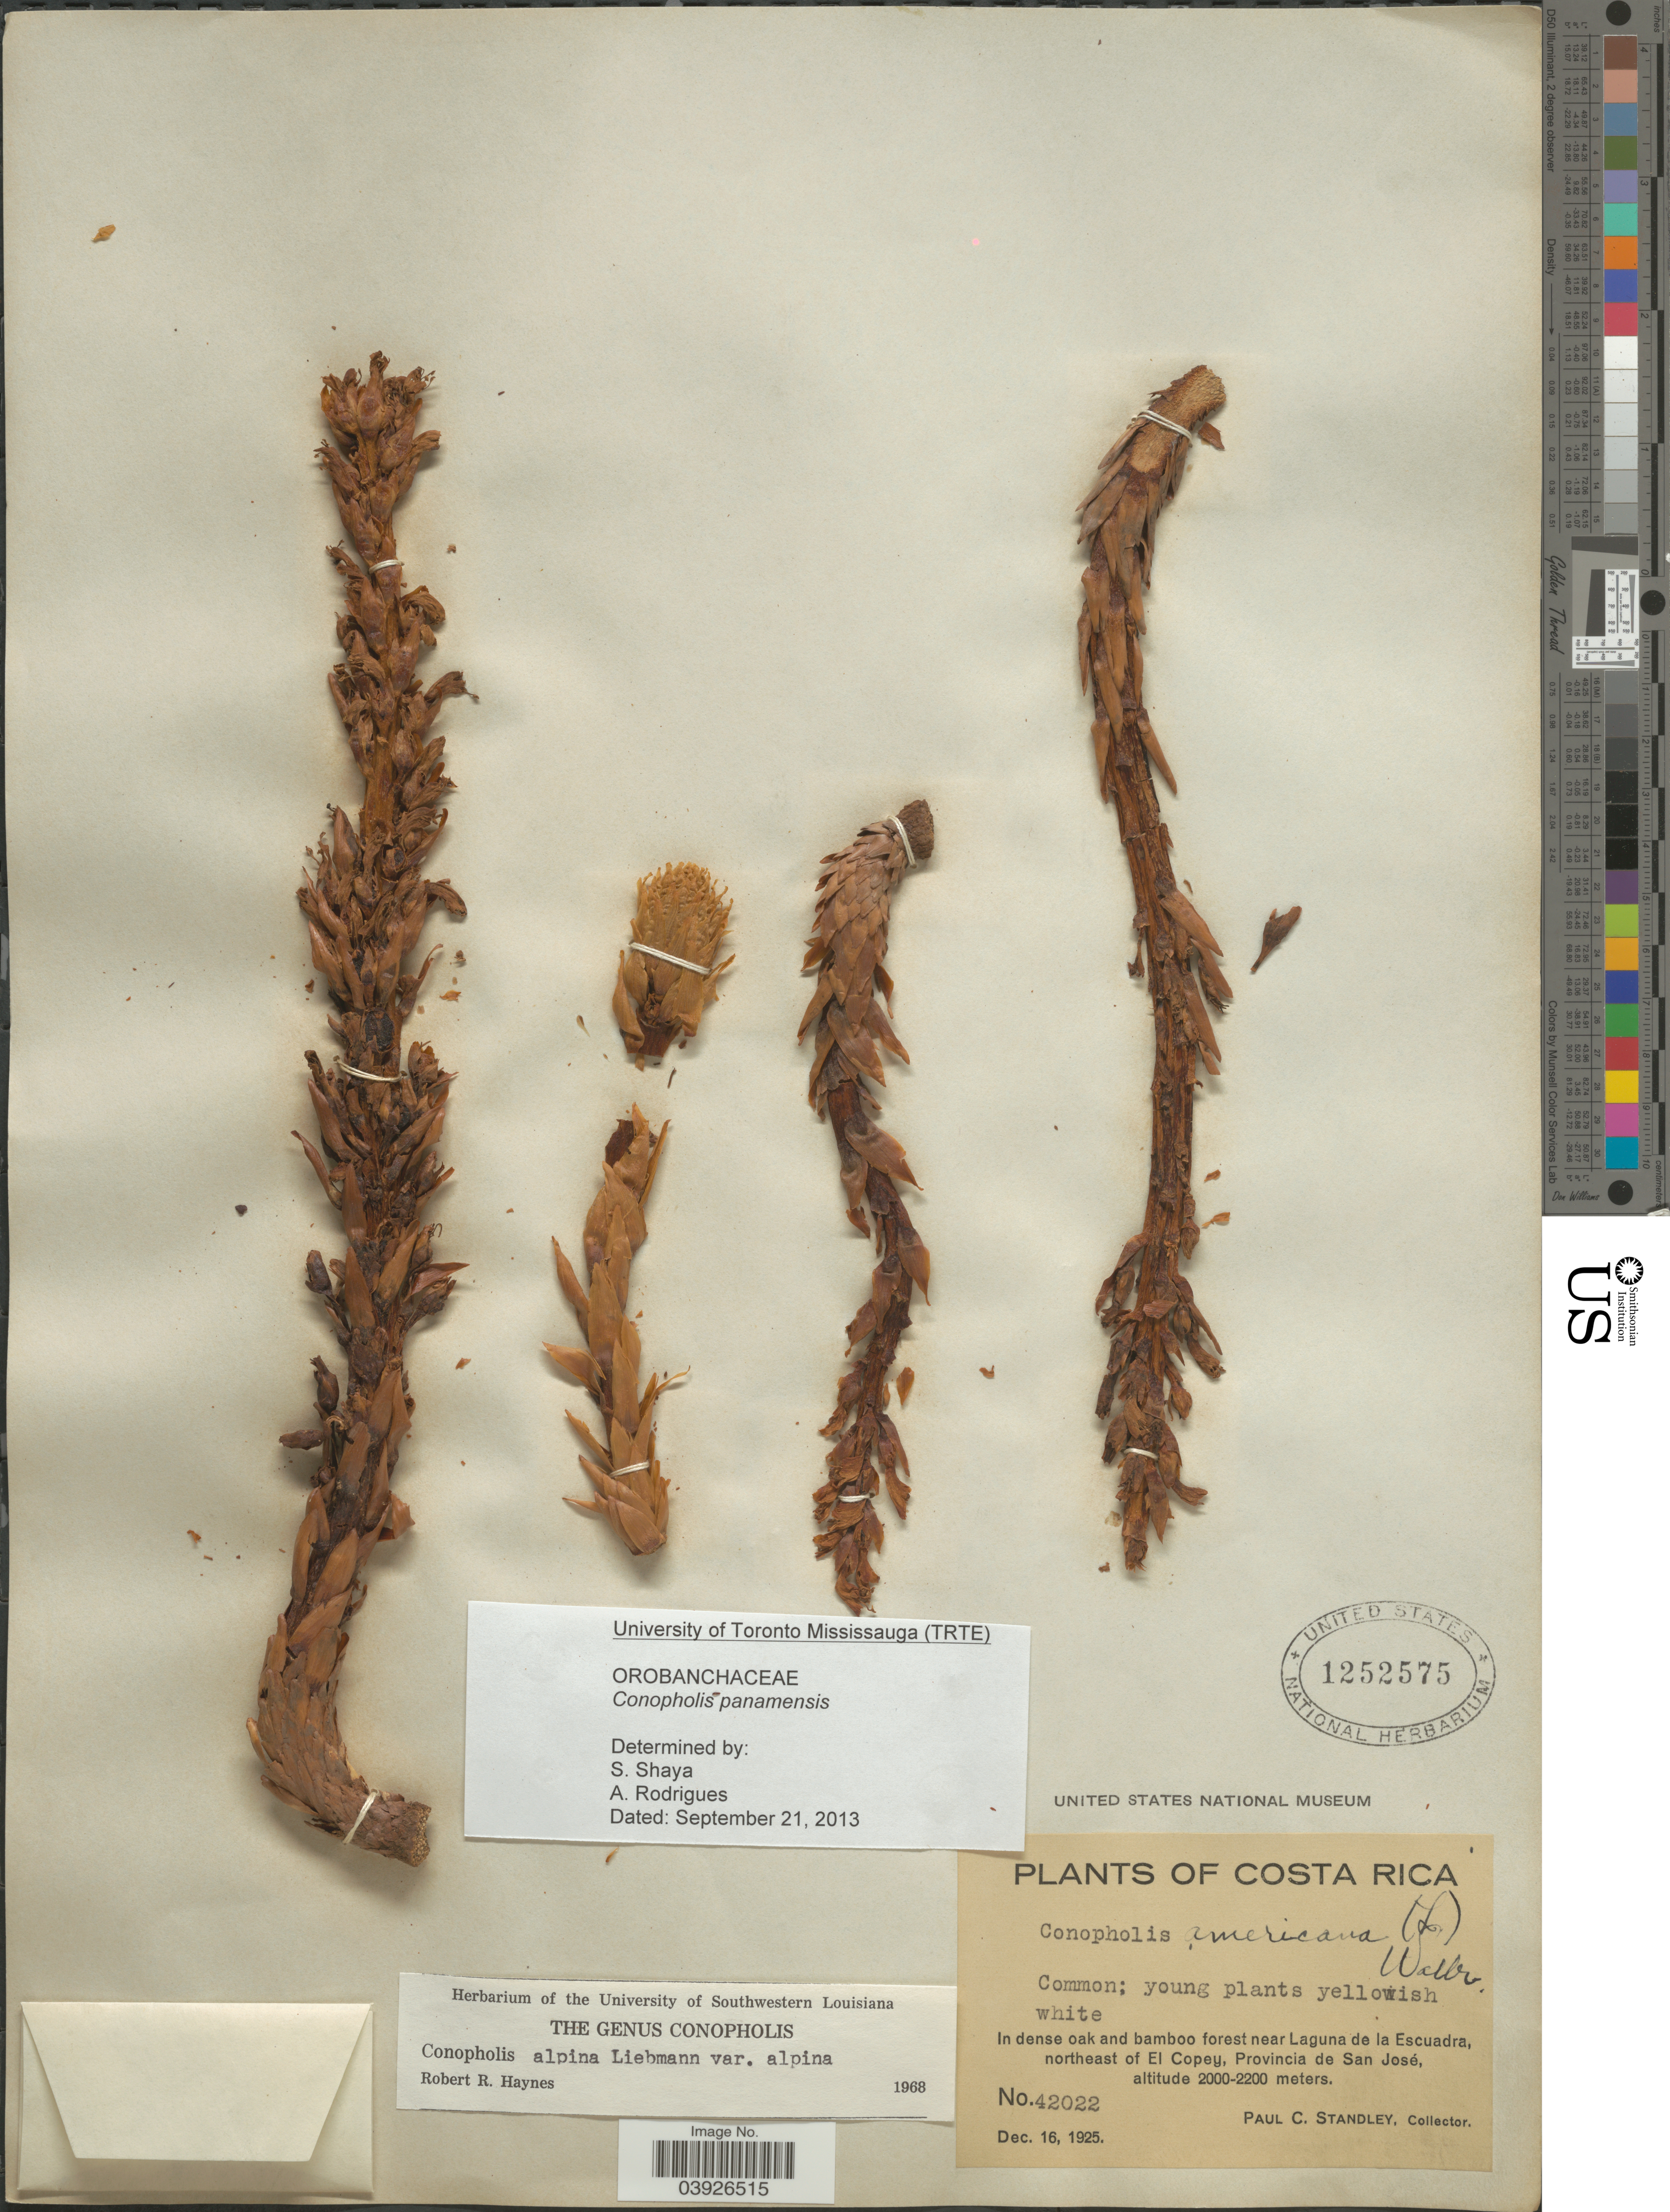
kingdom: Plantae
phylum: Tracheophyta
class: Magnoliopsida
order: Lamiales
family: Orobanchaceae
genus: Conopholis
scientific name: Conopholis panamensis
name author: Woodson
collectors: P. C. Standley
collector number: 42022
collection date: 1925-12-16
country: Costa Rica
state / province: San José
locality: Near Laguna de la Escuadra, northeast of El Copey.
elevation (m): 2000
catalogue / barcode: US 1252575